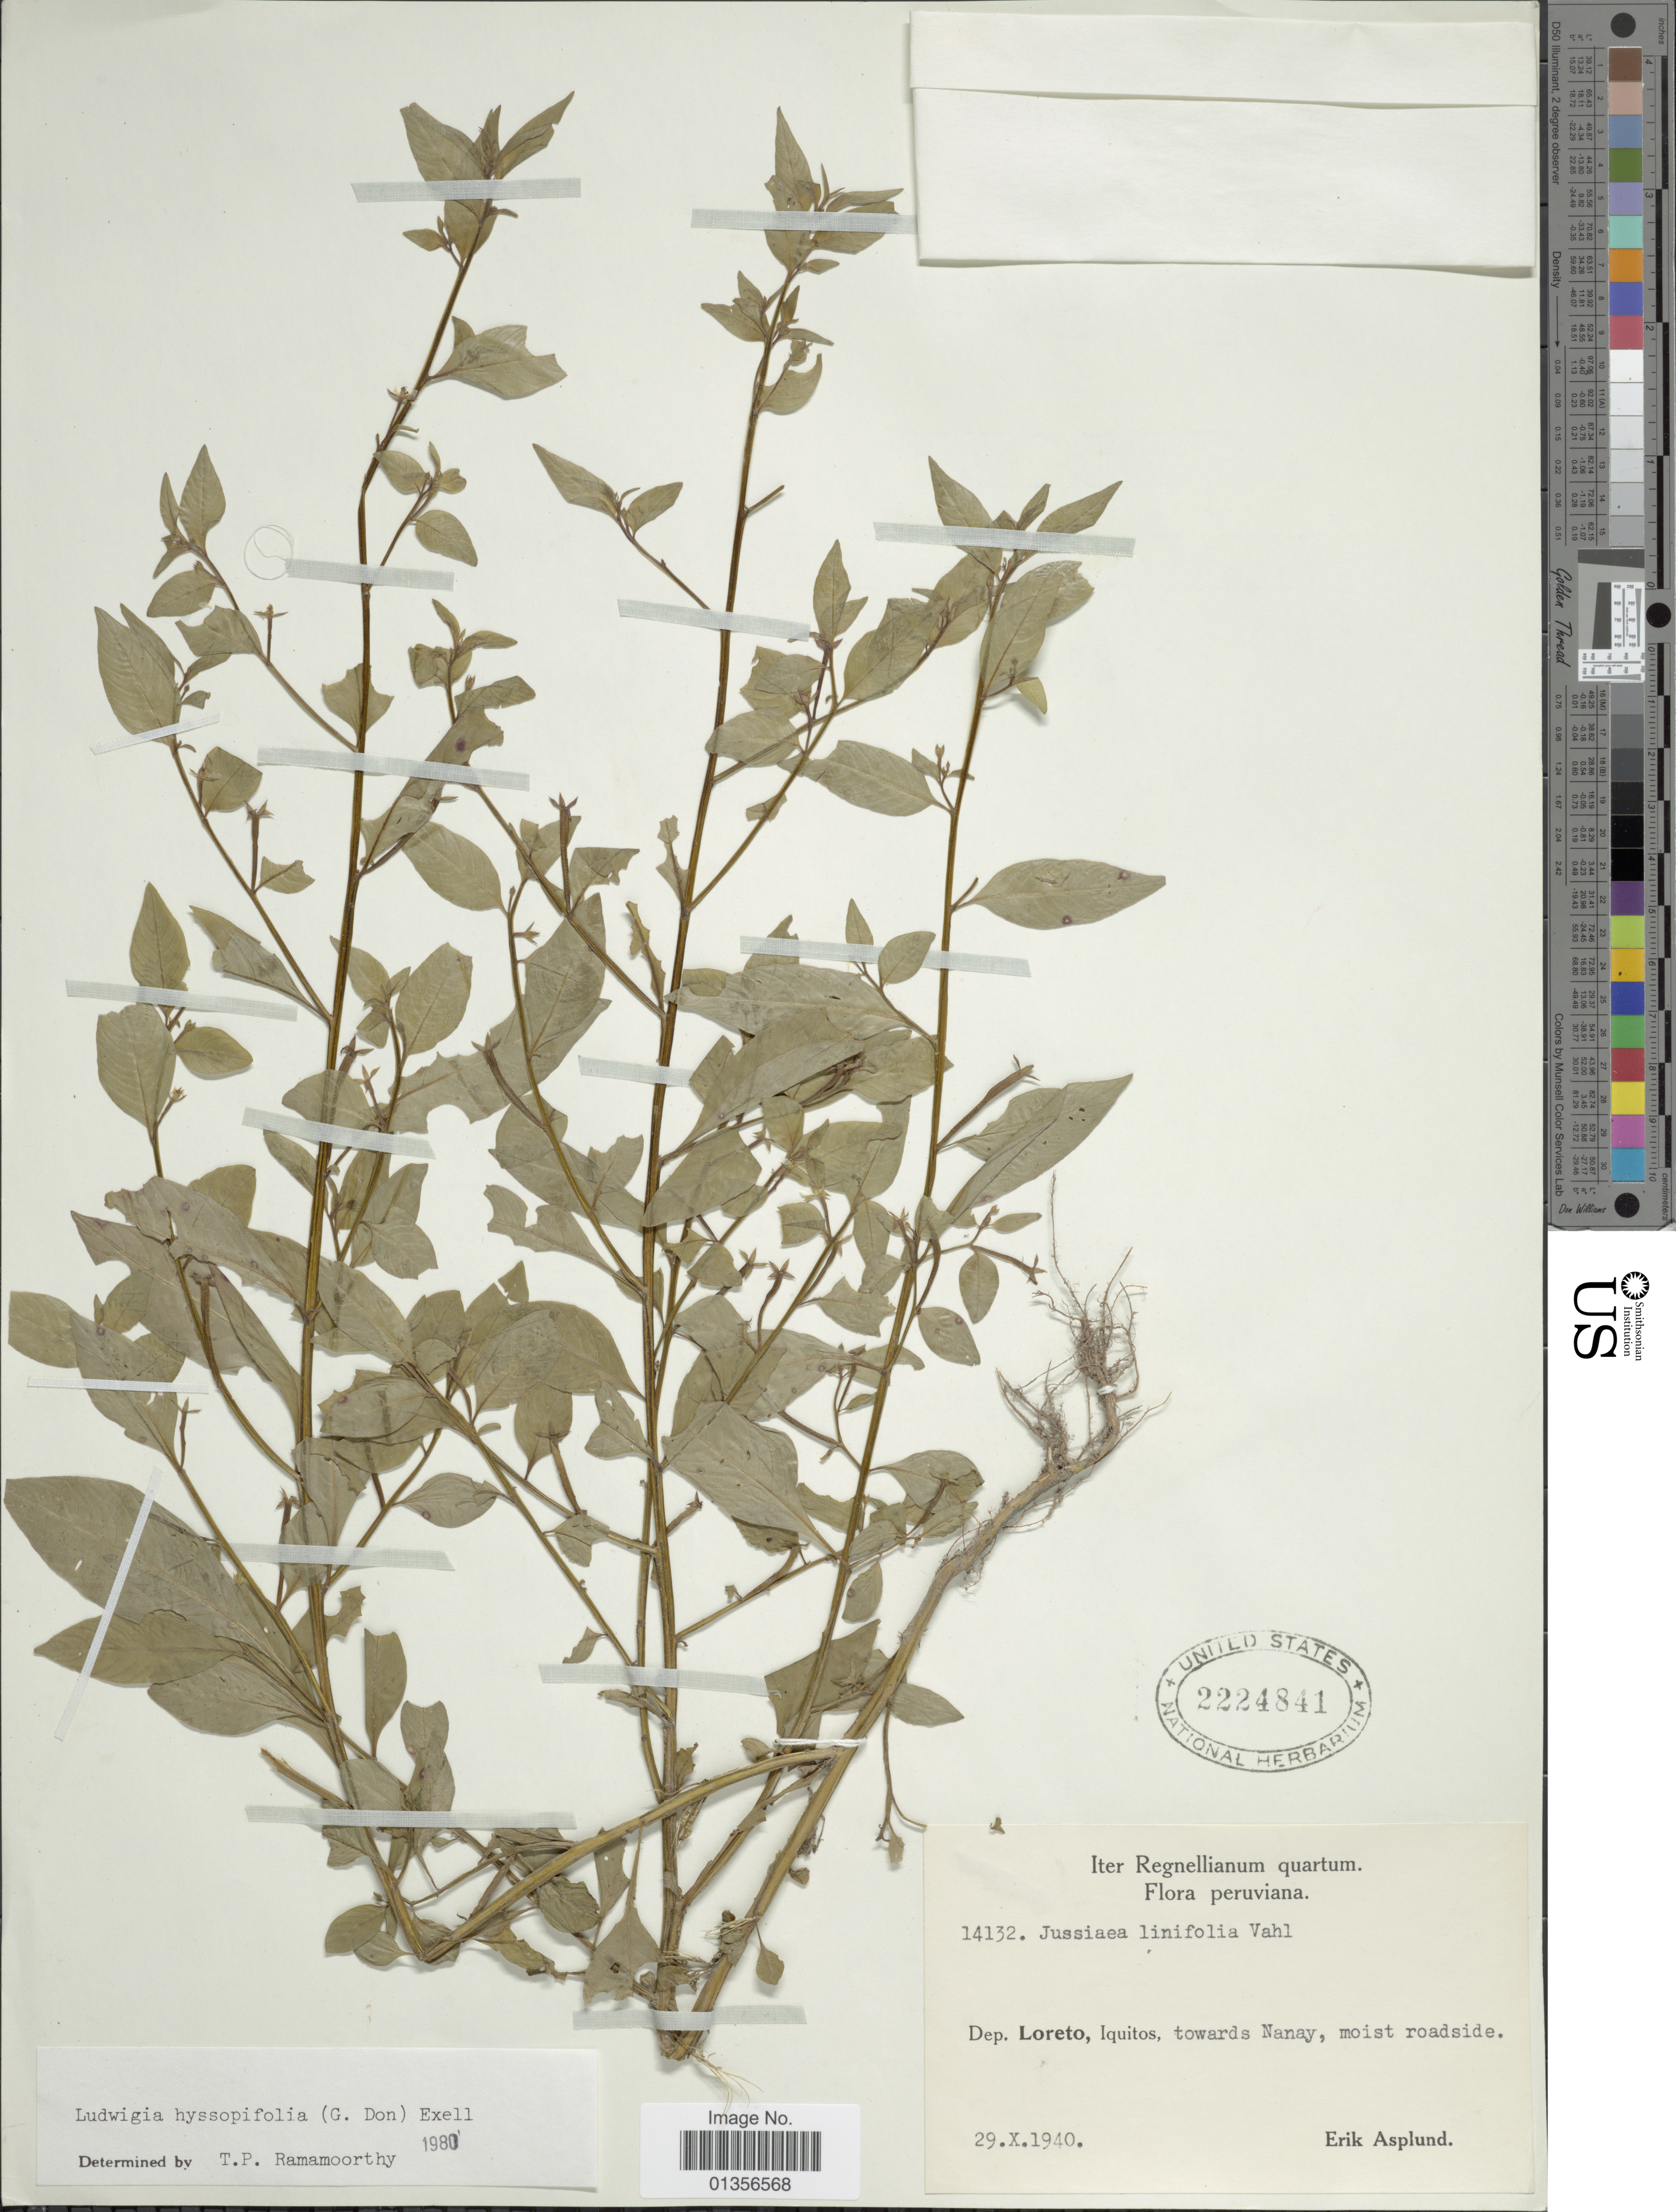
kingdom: Plantae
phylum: Tracheophyta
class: Magnoliopsida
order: Myrtales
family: Onagraceae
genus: Ludwigia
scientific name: Ludwigia hyssopifolia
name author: (G. Don) Exell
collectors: E. Asplund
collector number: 14132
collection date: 1940-10-29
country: Peru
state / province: Loreto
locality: Iquitos, towards Nanay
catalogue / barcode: US 2224841